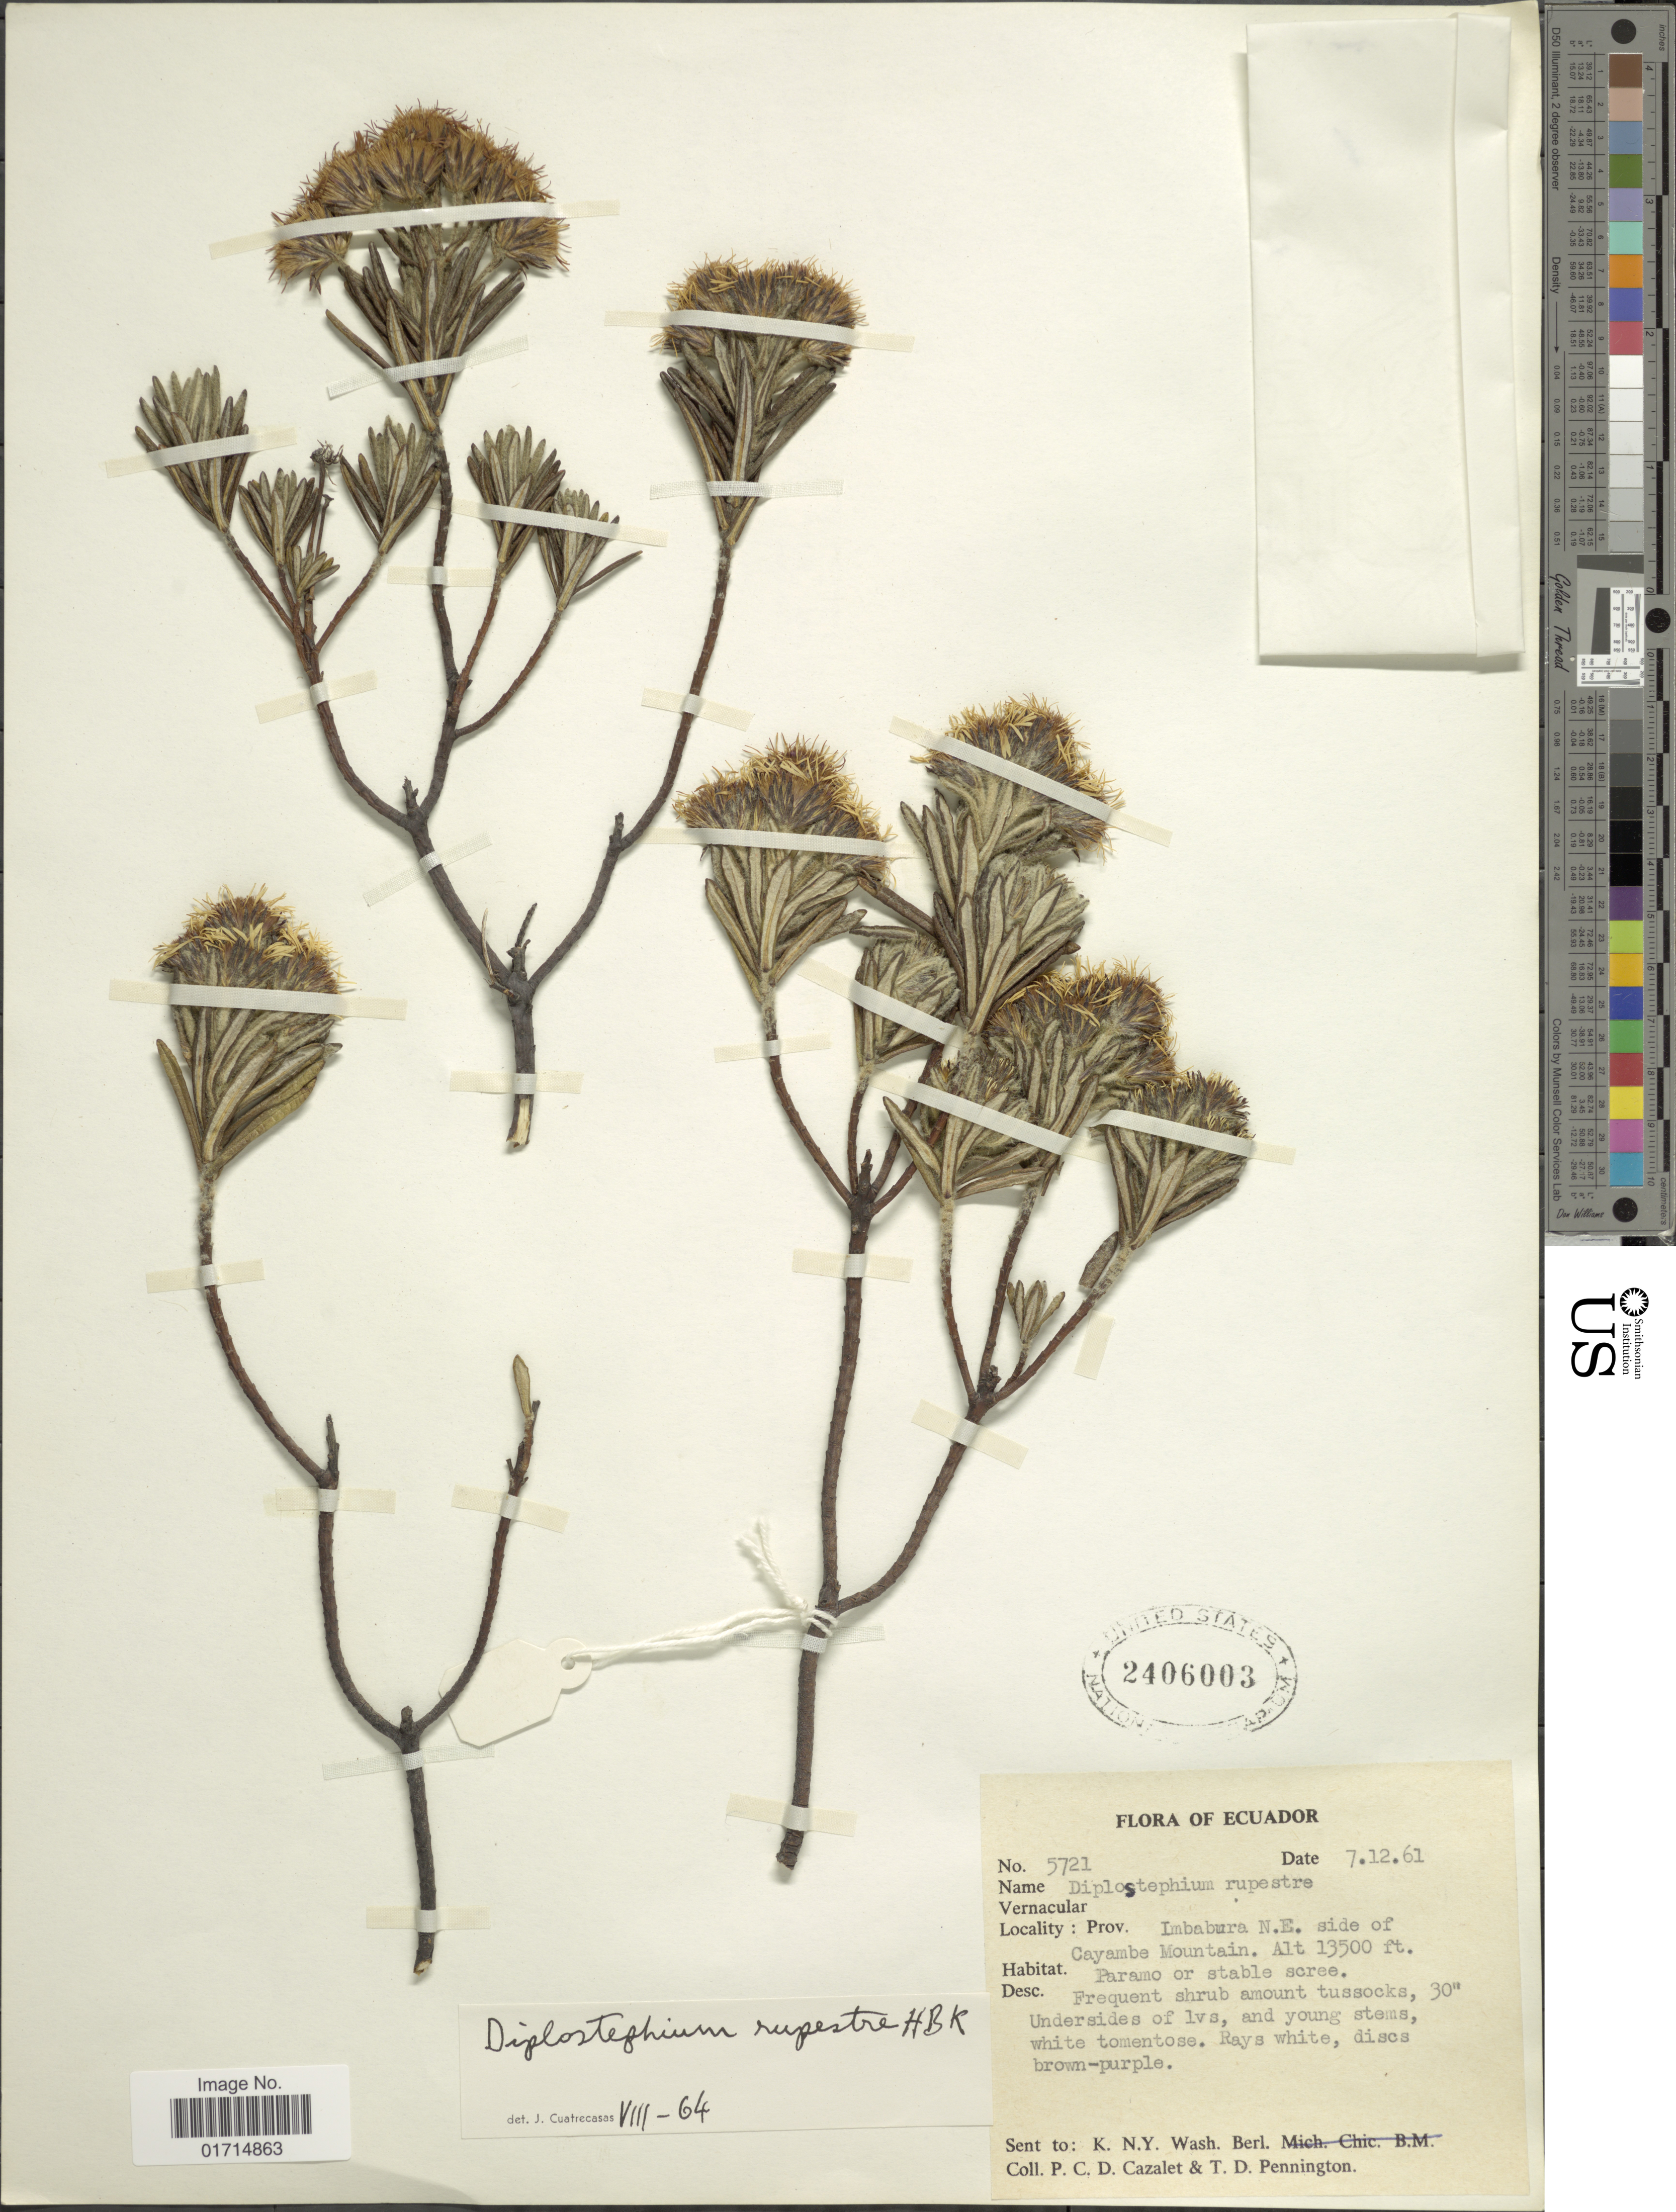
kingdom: Plantae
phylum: Tracheophyta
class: Magnoliopsida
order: Asterales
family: Asteraceae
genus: Diplostephium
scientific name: Diplostephium rupestre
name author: (Kunth) Wedd.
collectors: P. C. D. Cazalet & T. D. Pennington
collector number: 5721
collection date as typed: Transcribed d/m/y: 7/12/61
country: Ecuador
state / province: Imbabura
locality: Ecuador. Prov. Imbabura N.E. side of Cayambe Mountain.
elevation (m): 4115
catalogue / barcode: US 2406003